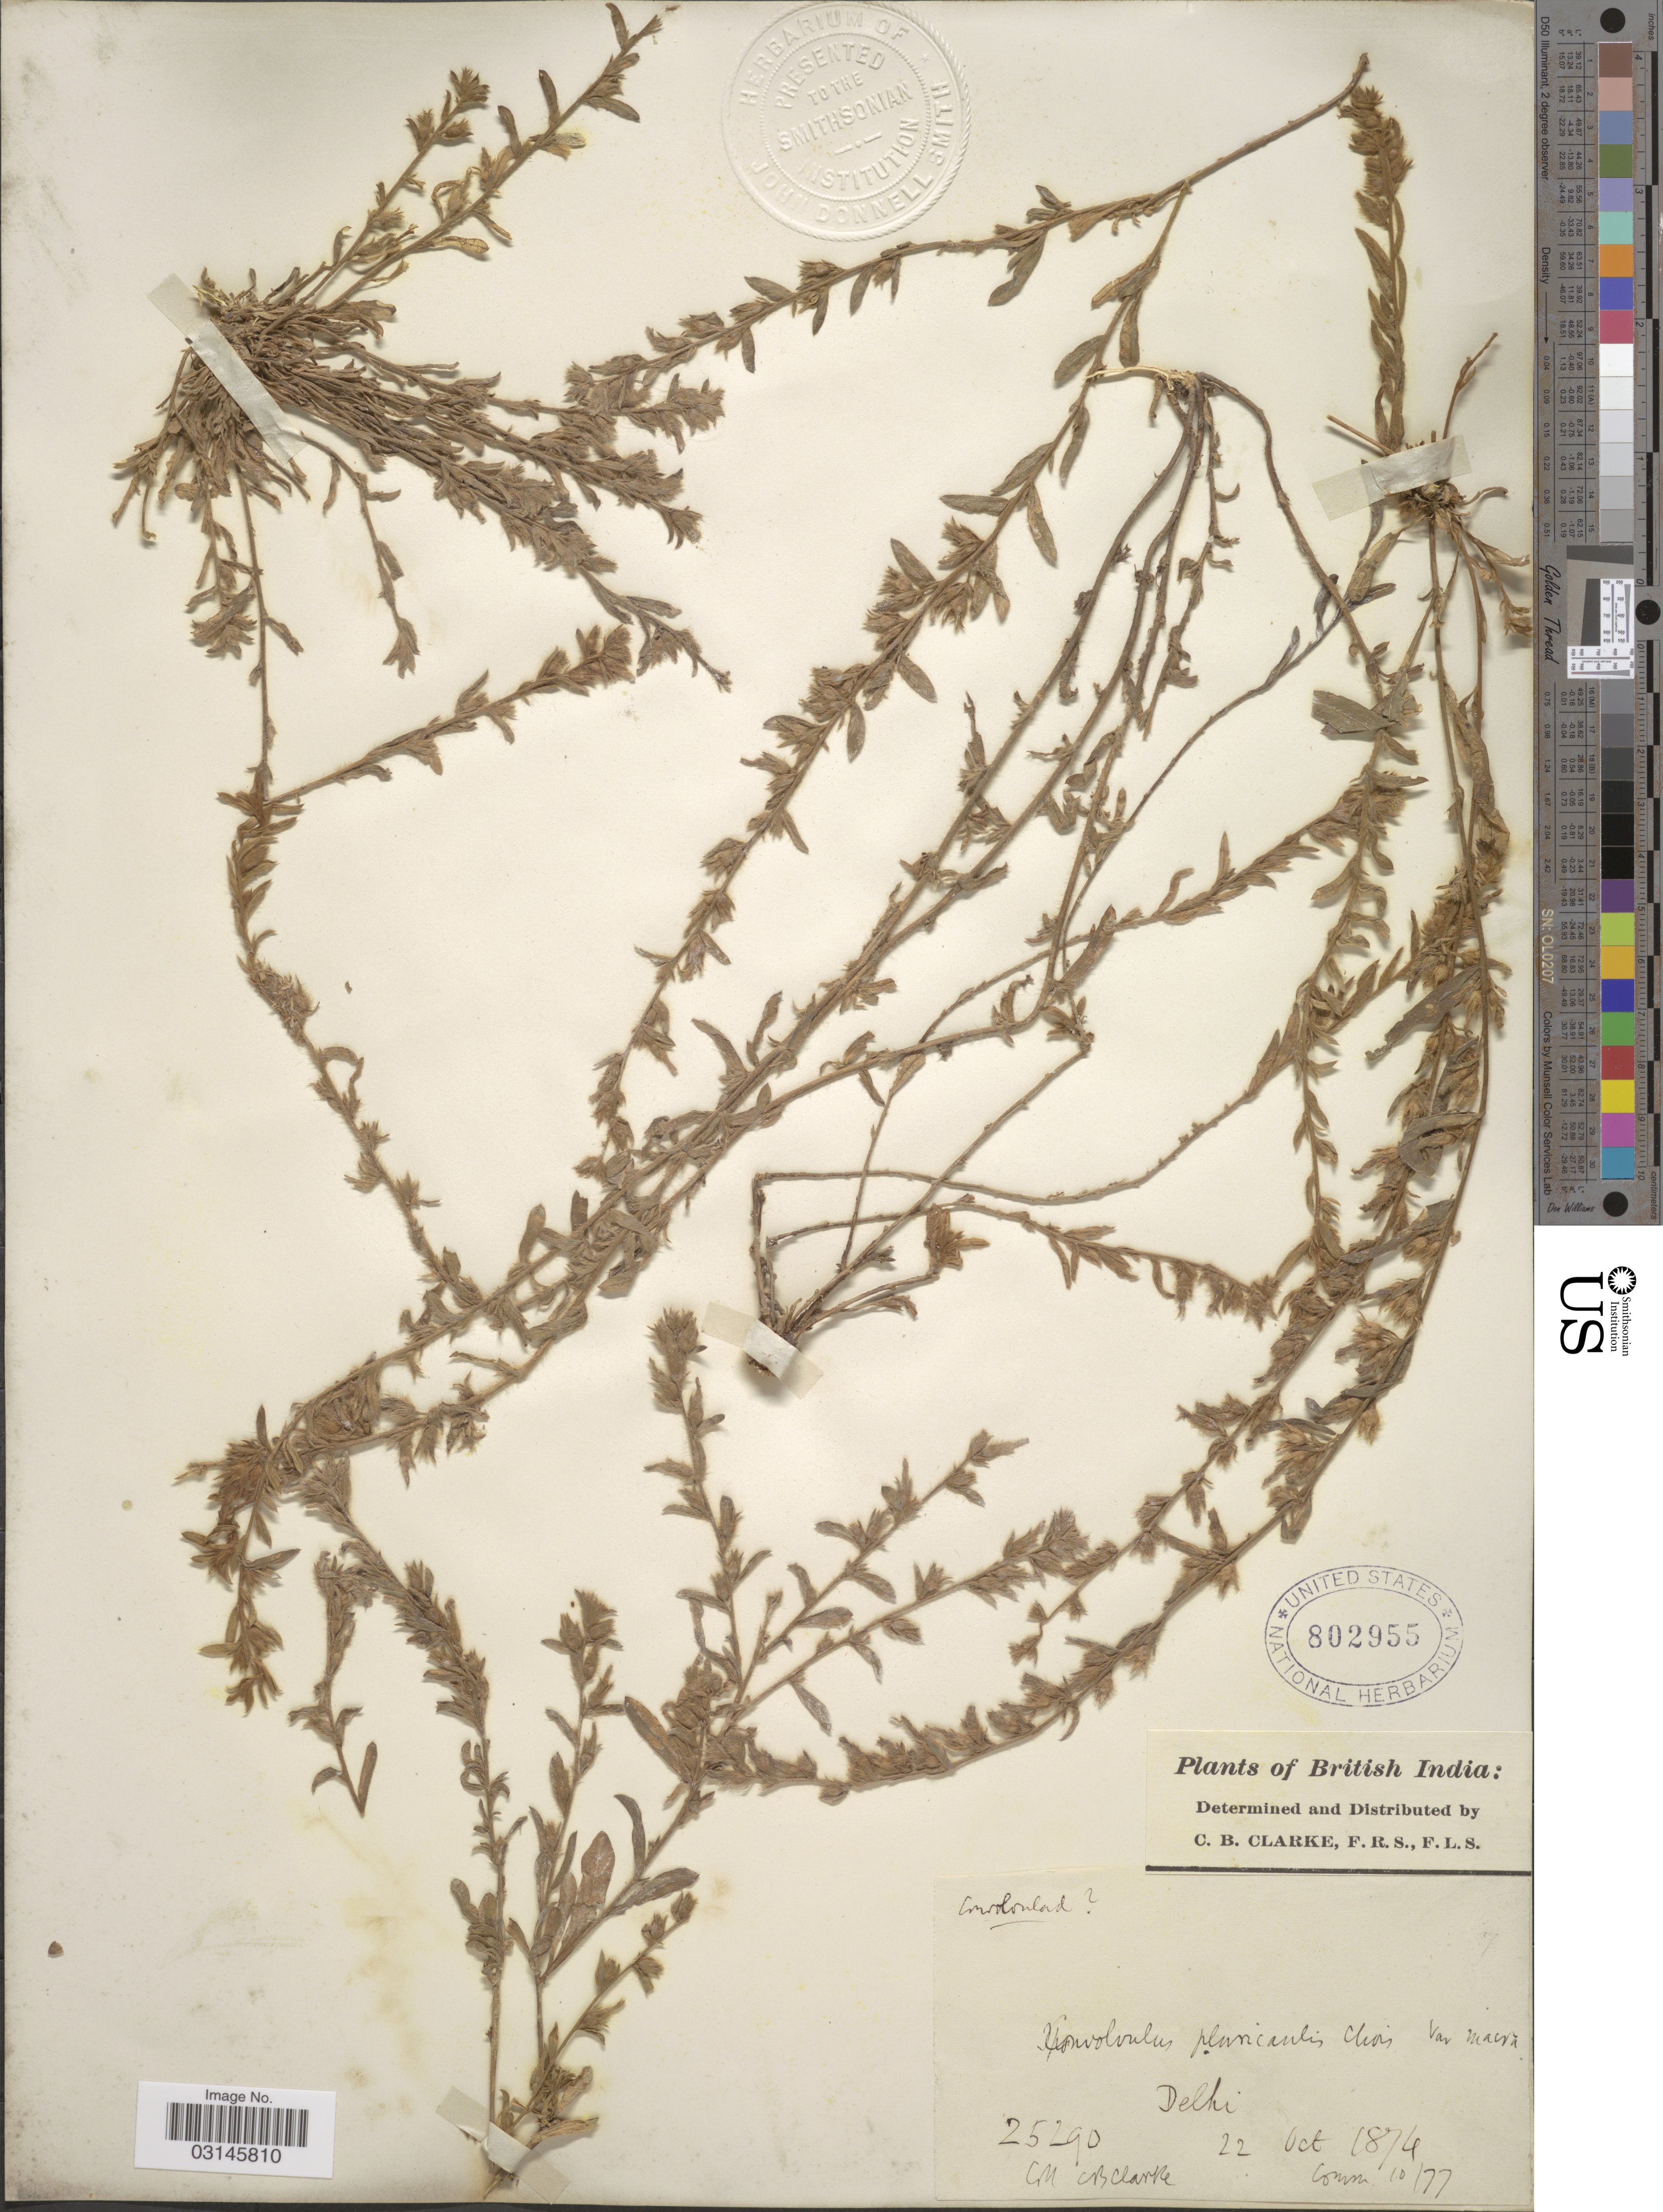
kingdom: Plantae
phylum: Tracheophyta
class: Magnoliopsida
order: Solanales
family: Convolvulaceae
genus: Convolvulus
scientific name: Convolvulus prostratus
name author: Forssk.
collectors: C. B. Clarke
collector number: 25290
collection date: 1874-10-22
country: India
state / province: Delhi, Capital Territory of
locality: British India, Delhi.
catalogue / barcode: US 802955